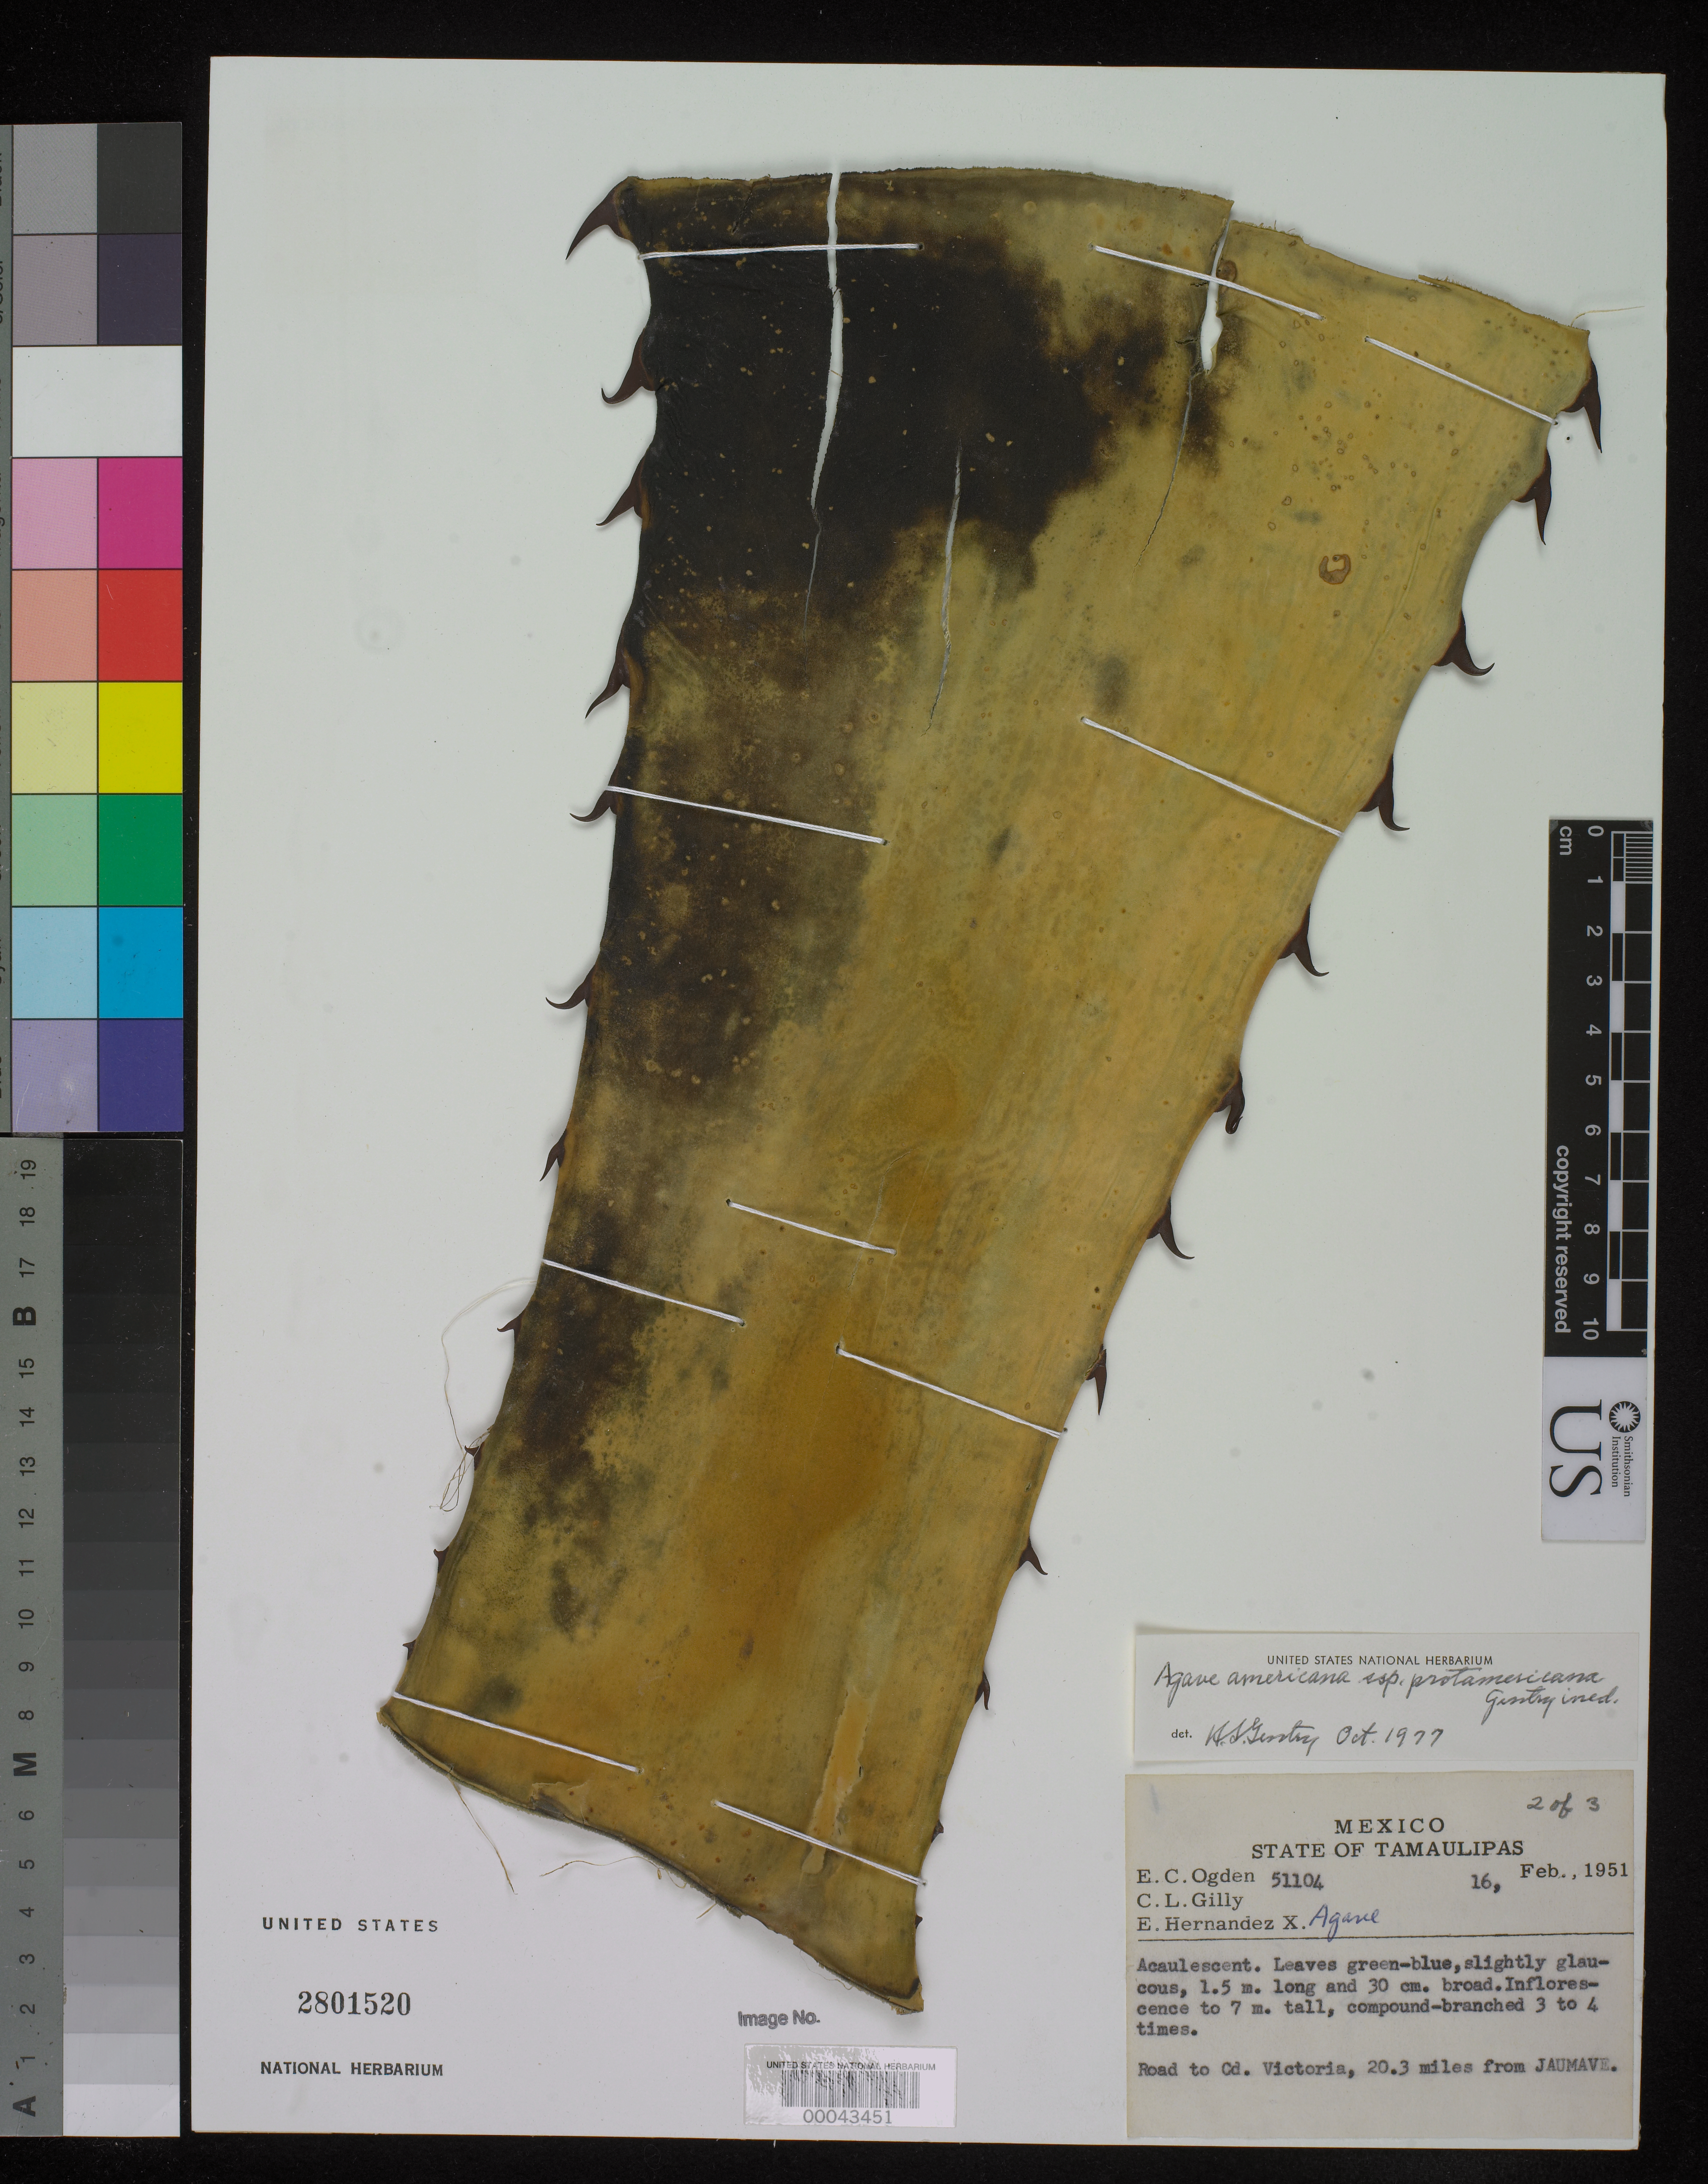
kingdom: Plantae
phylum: Tracheophyta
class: Liliopsida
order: Asparagales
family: Asparagaceae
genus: Agave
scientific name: Agave americana subsp. protamericana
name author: Gentry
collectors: E. C. Ogden, C. Gilly & E. I. Hernández-X.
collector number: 51104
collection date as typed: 16 Feb 1951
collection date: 1951-02-16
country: Mexico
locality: Road to cd. Victoria, 20.3 mi from Jaumave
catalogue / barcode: US 2801520